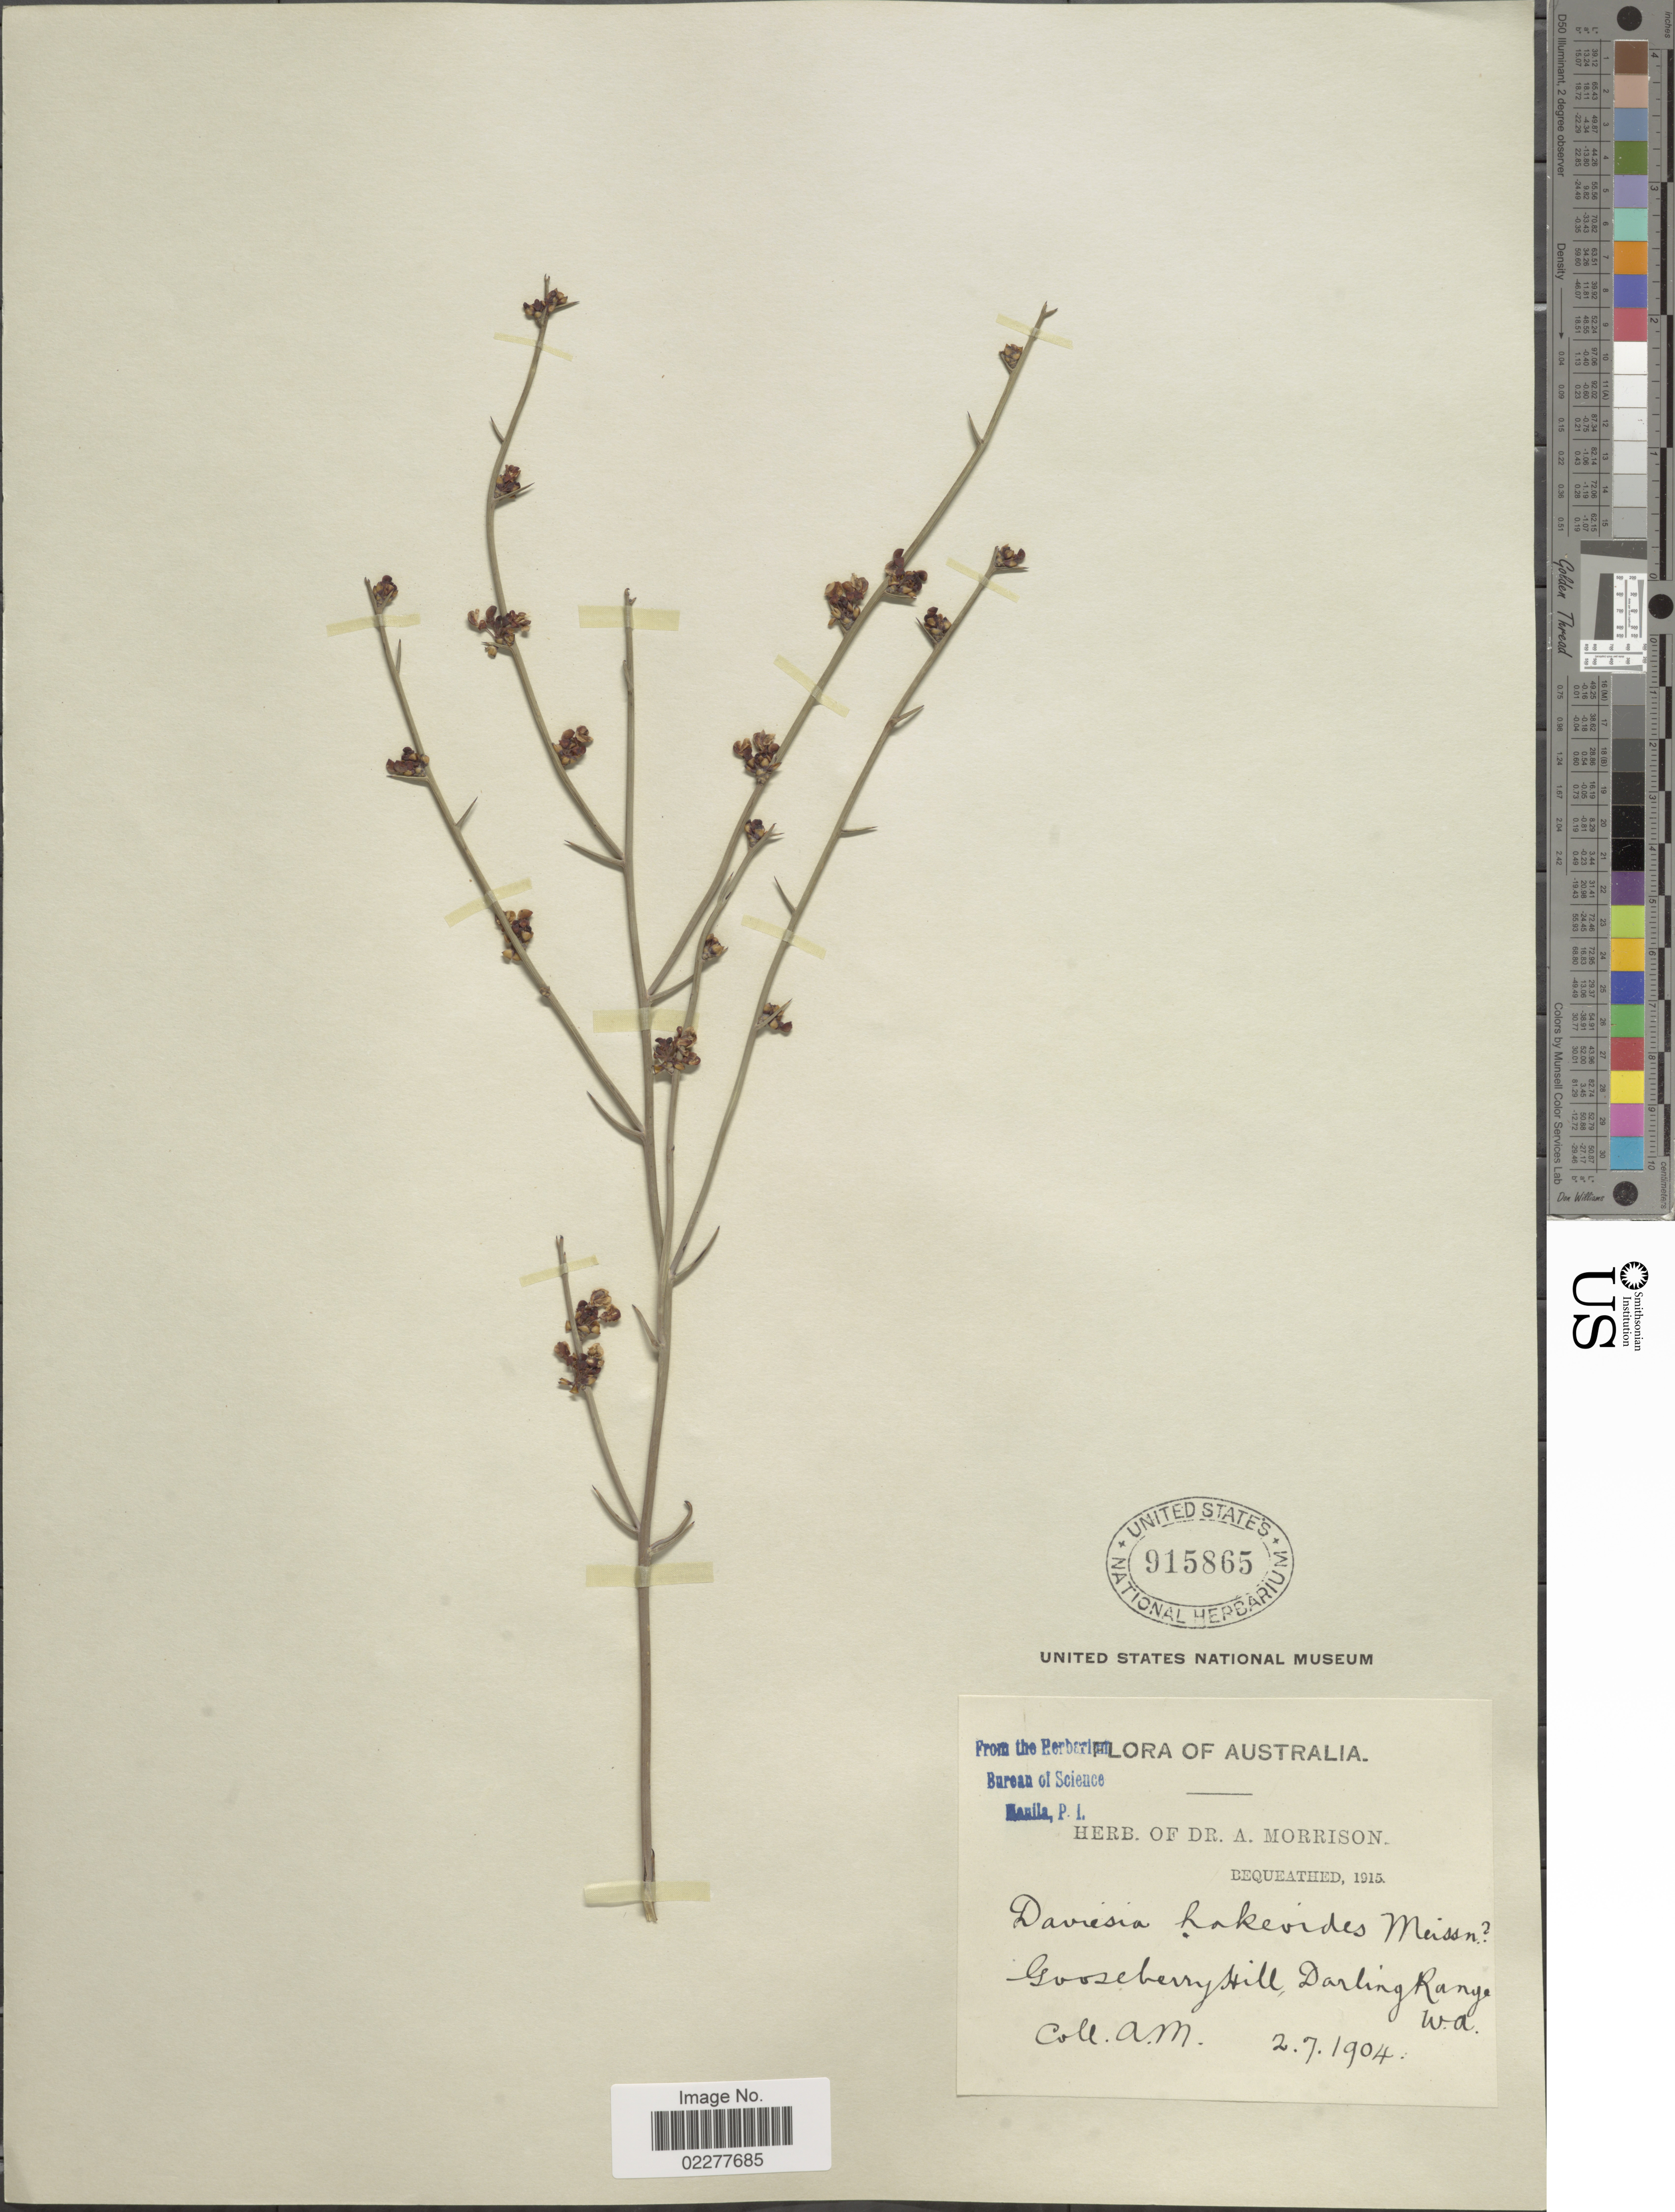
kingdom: Plantae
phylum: Tracheophyta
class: Magnoliopsida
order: Fabales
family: Fabaceae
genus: Daviesia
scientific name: Daviesia hakeoides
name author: Meisn.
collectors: A. Morrison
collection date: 1904-07-02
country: Australia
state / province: Western Australia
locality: Gooseberry Hill, Darling Range. W.A.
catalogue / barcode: US 915865